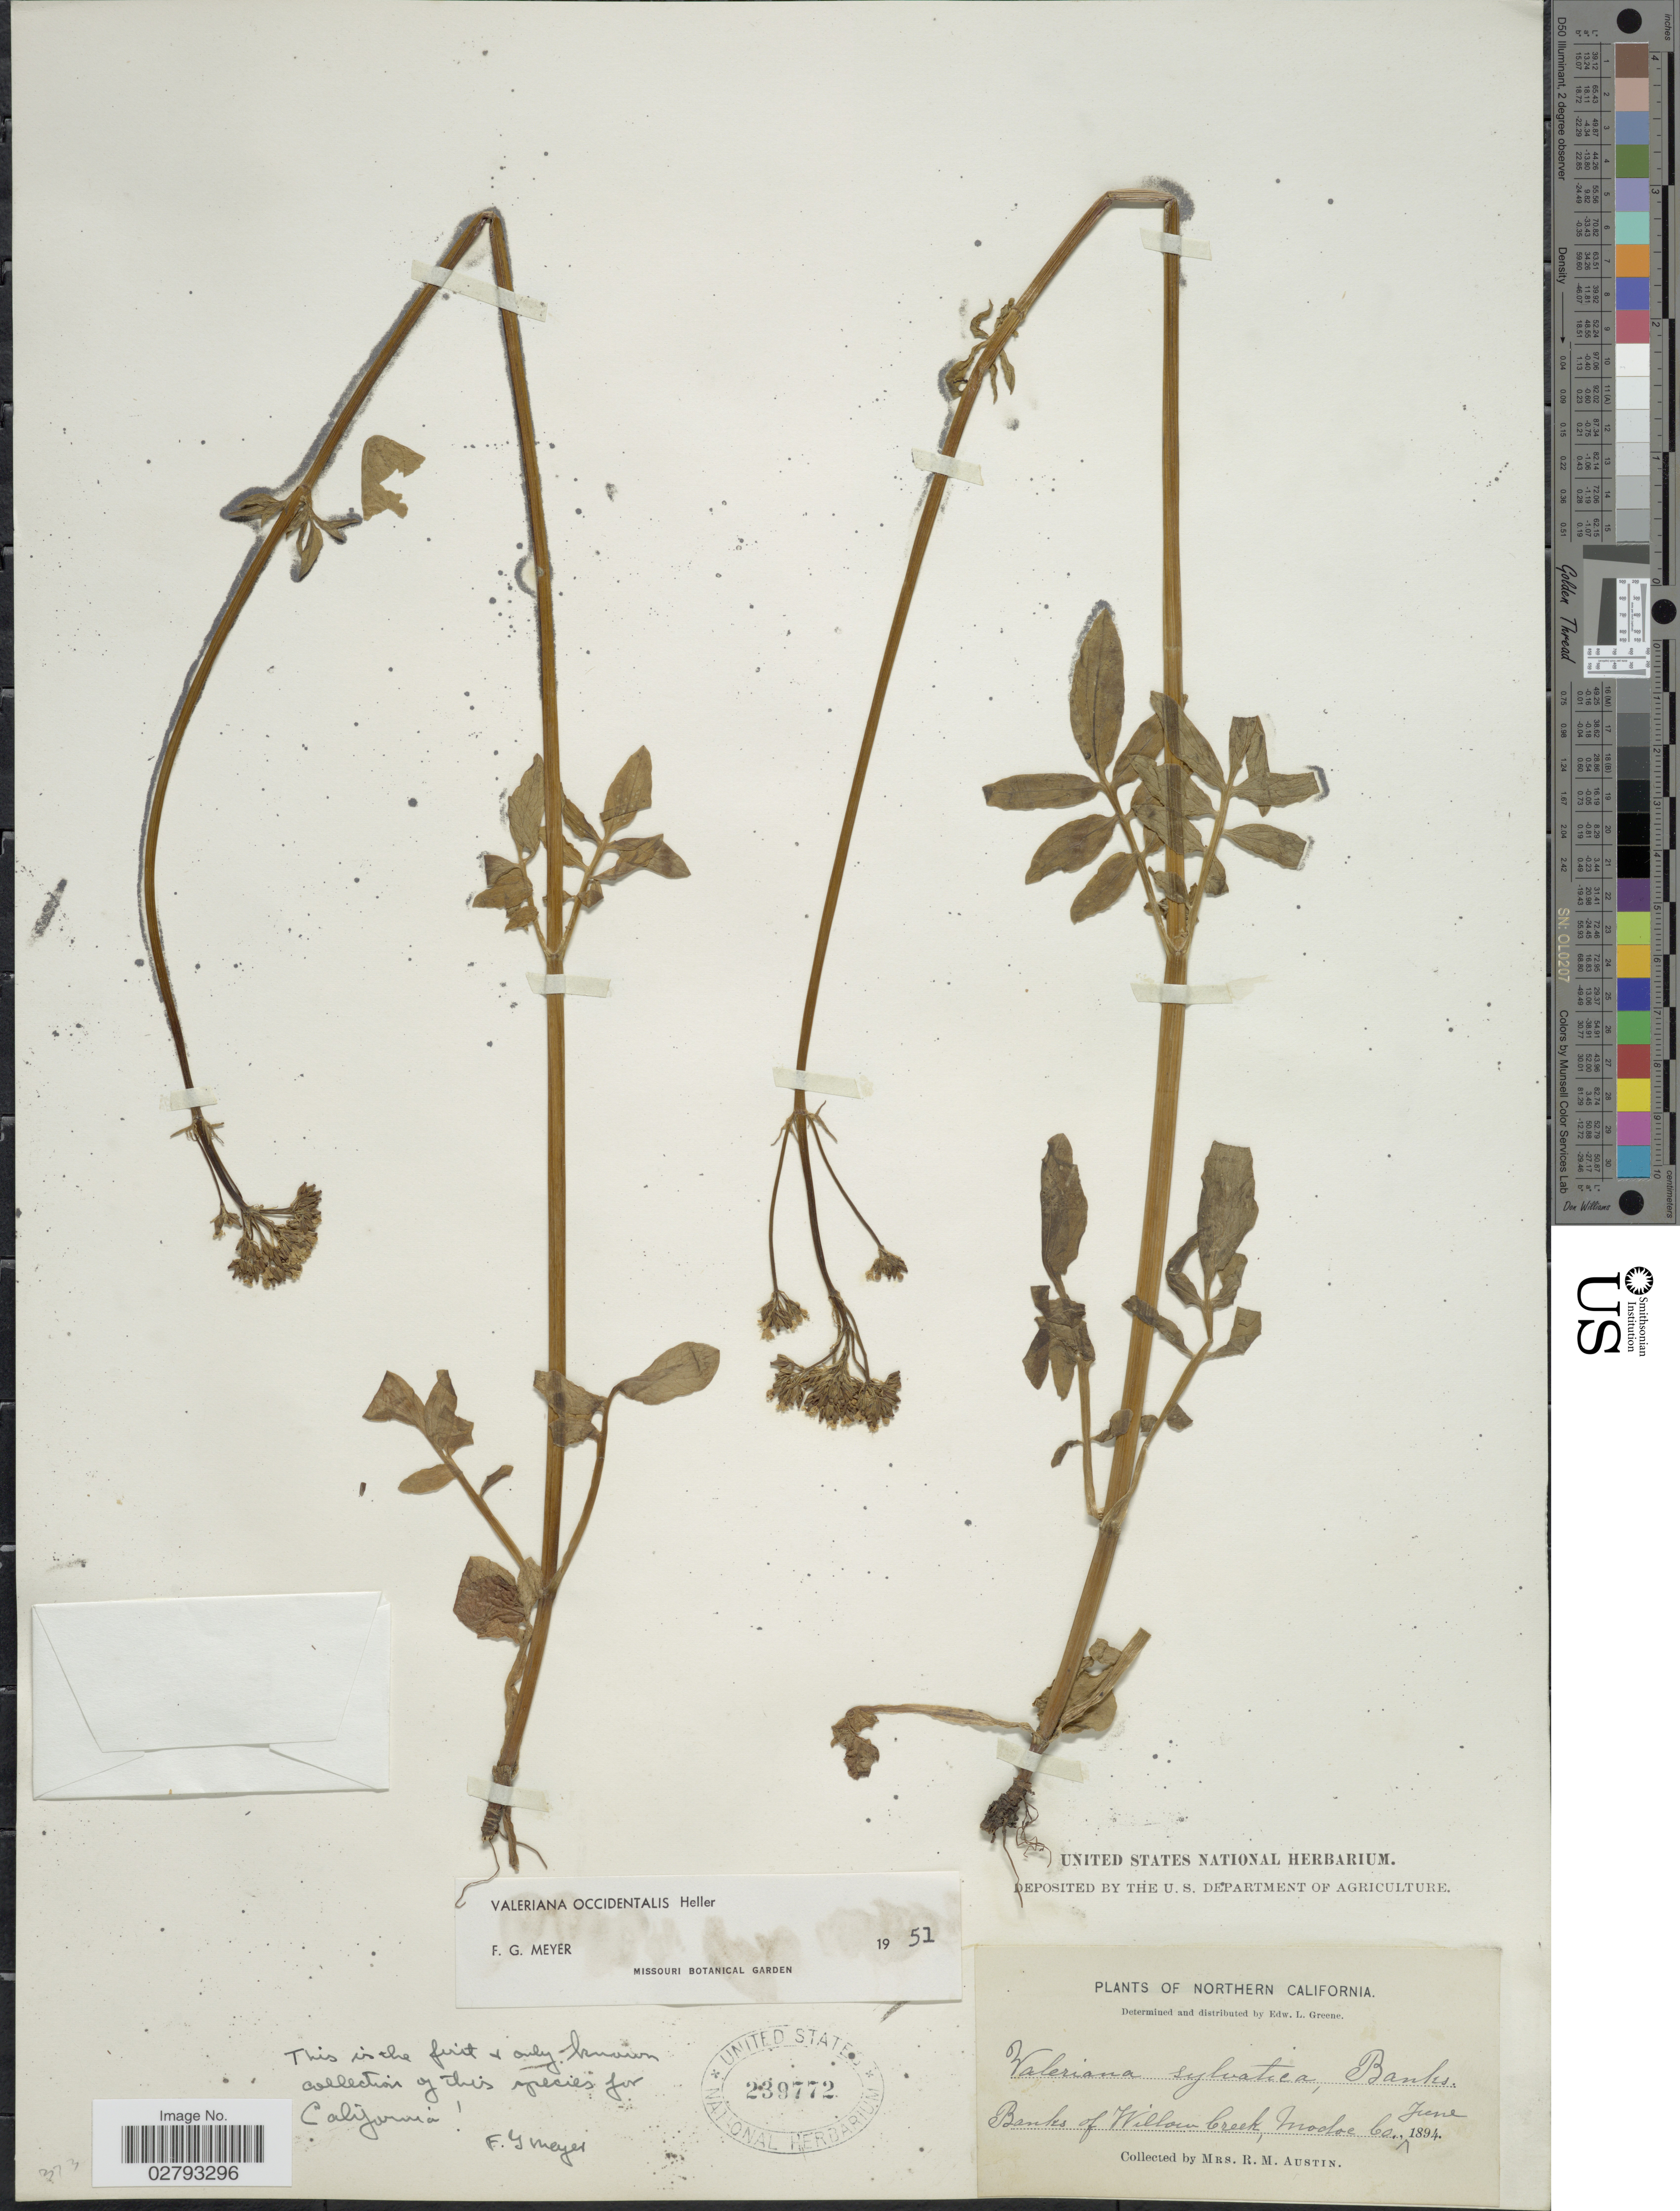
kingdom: Plantae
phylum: Tracheophyta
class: Magnoliopsida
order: Dipsacales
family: Caprifoliaceae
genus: Valeriana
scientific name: Valeriana occidentalis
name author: A. Heller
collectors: R. Austin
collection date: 1894-06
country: United States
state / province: California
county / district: Modoc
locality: Northern California, Banks of Willow Creek, Modoc Co.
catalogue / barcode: US 239772